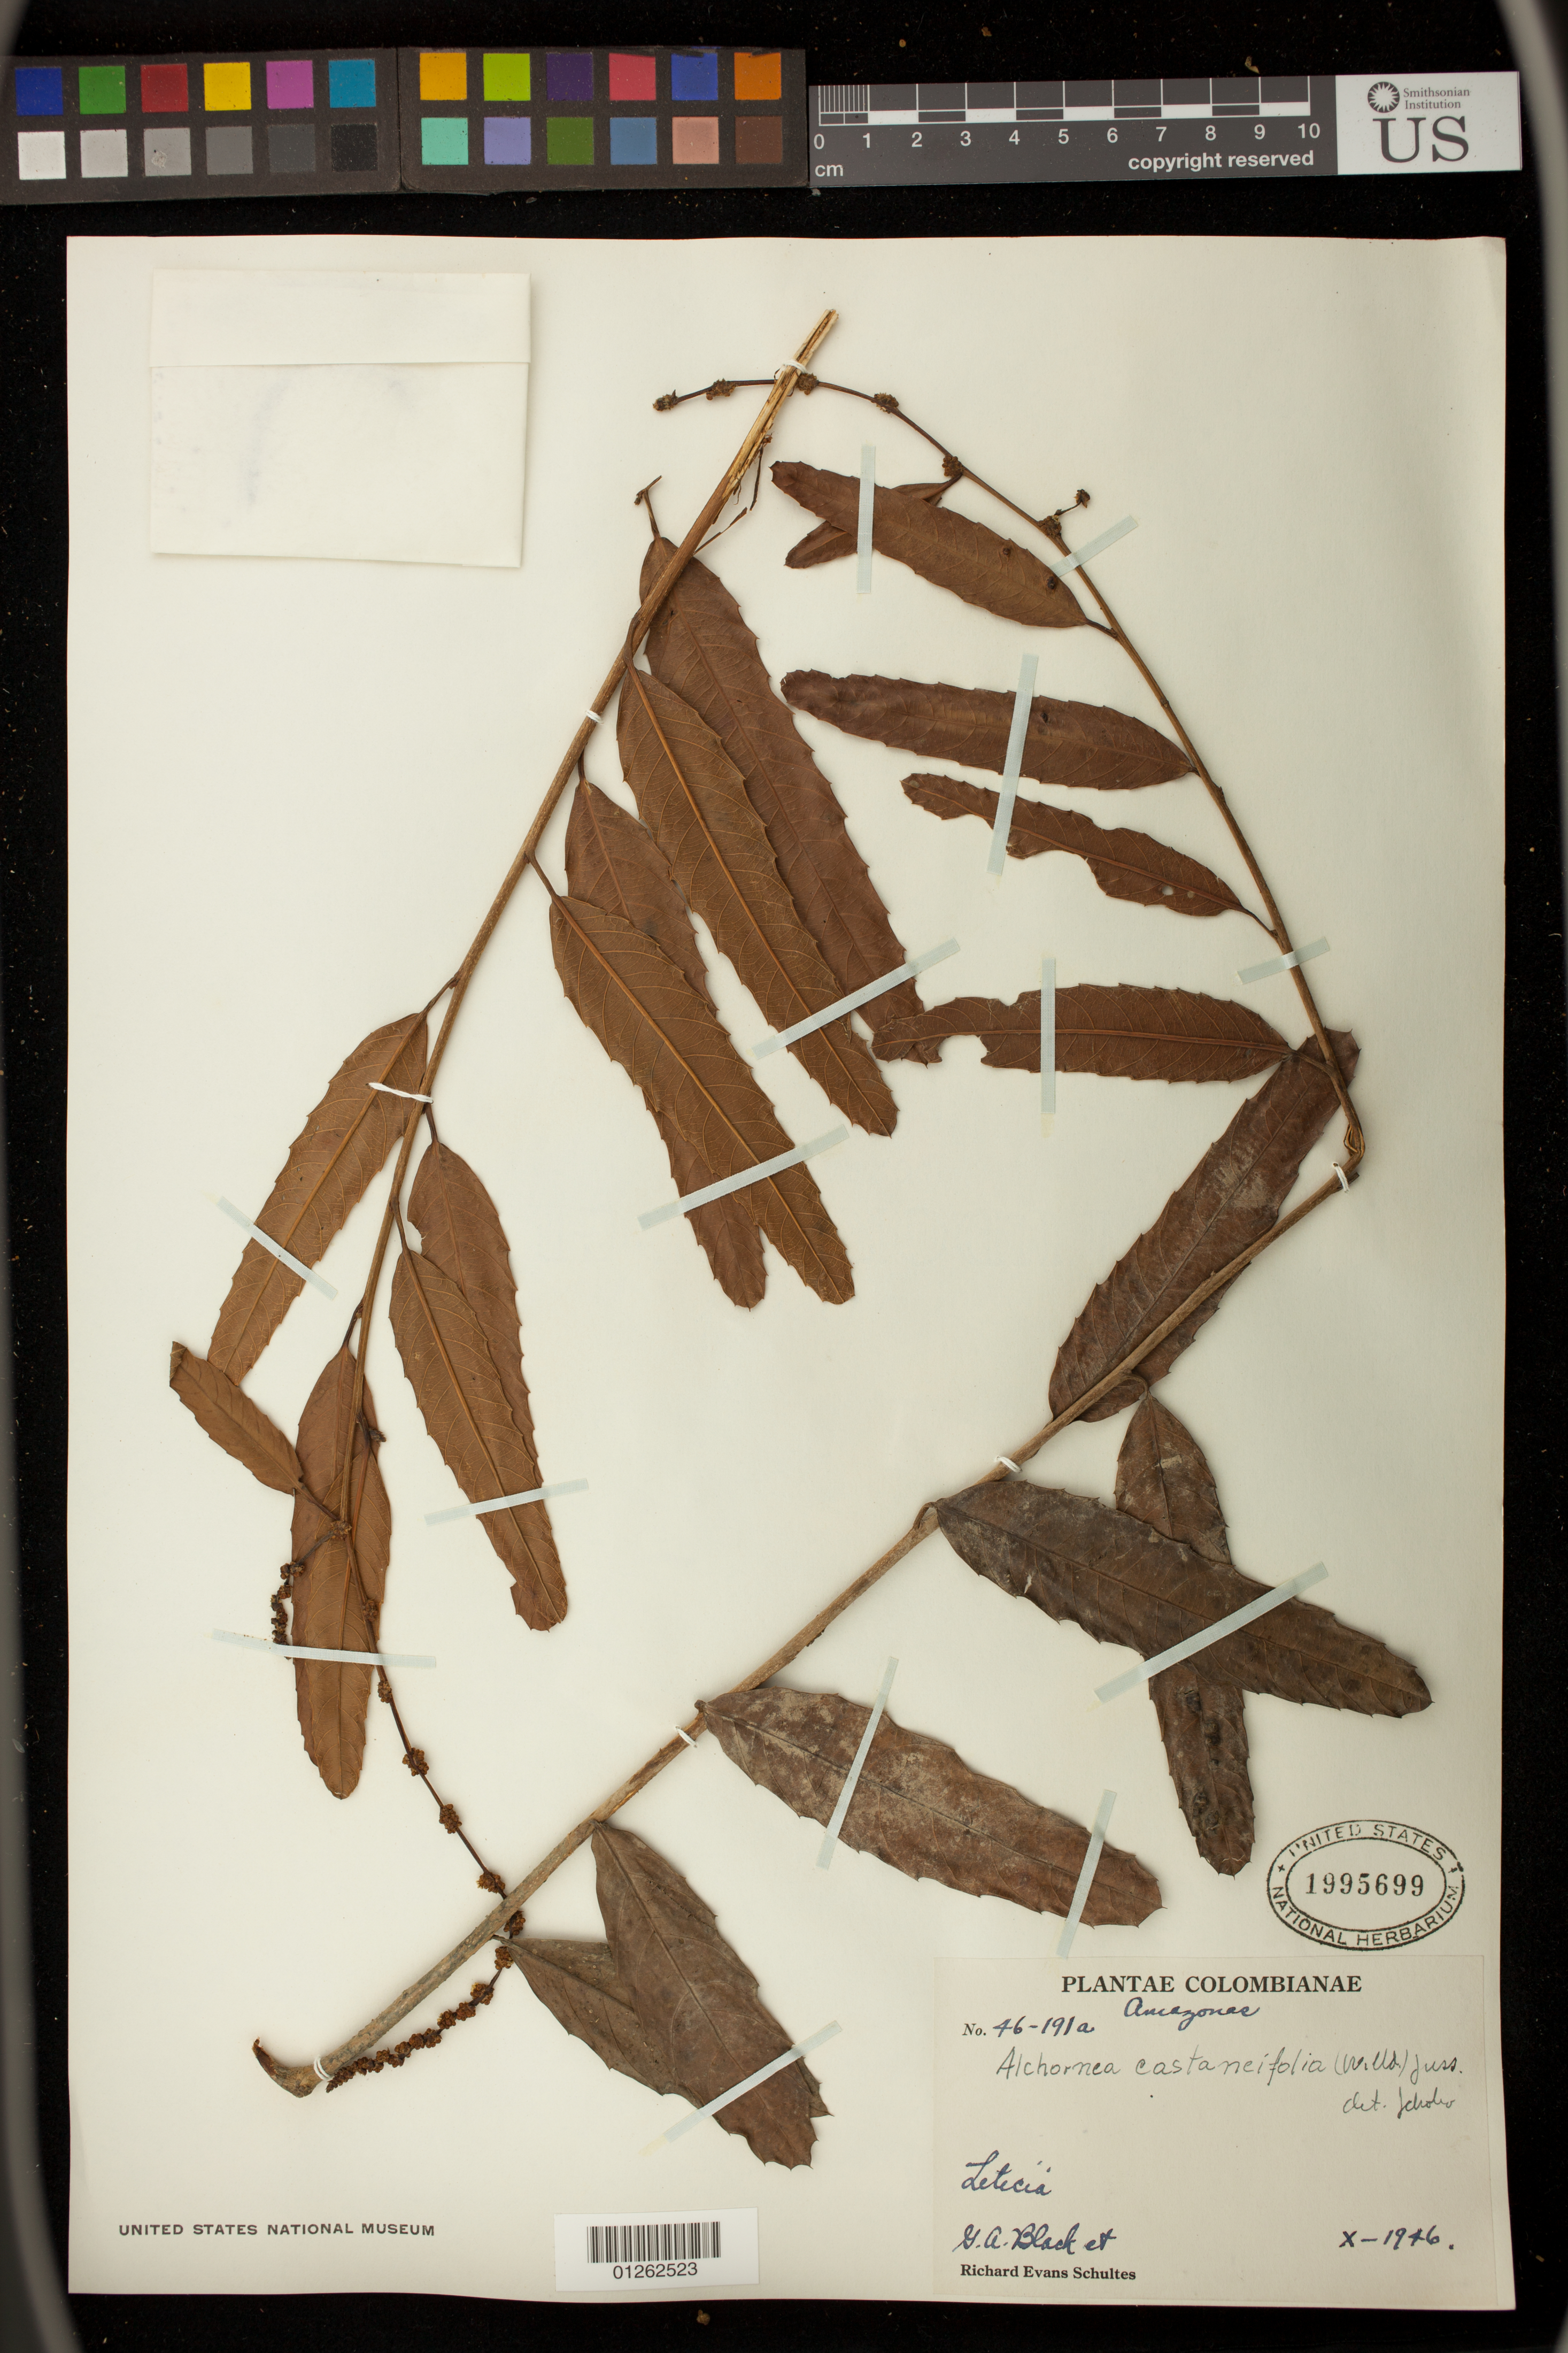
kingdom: Plantae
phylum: Tracheophyta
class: Magnoliopsida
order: Malpighiales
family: Euphorbiaceae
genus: Alchornea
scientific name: Alchornea castaneifolia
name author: (Willd.) A. Juss.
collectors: G. A. Black & R. E. Schultes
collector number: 46-191a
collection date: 1946-10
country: Colombia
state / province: Amazônas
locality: Leticia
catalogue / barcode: US 1995699